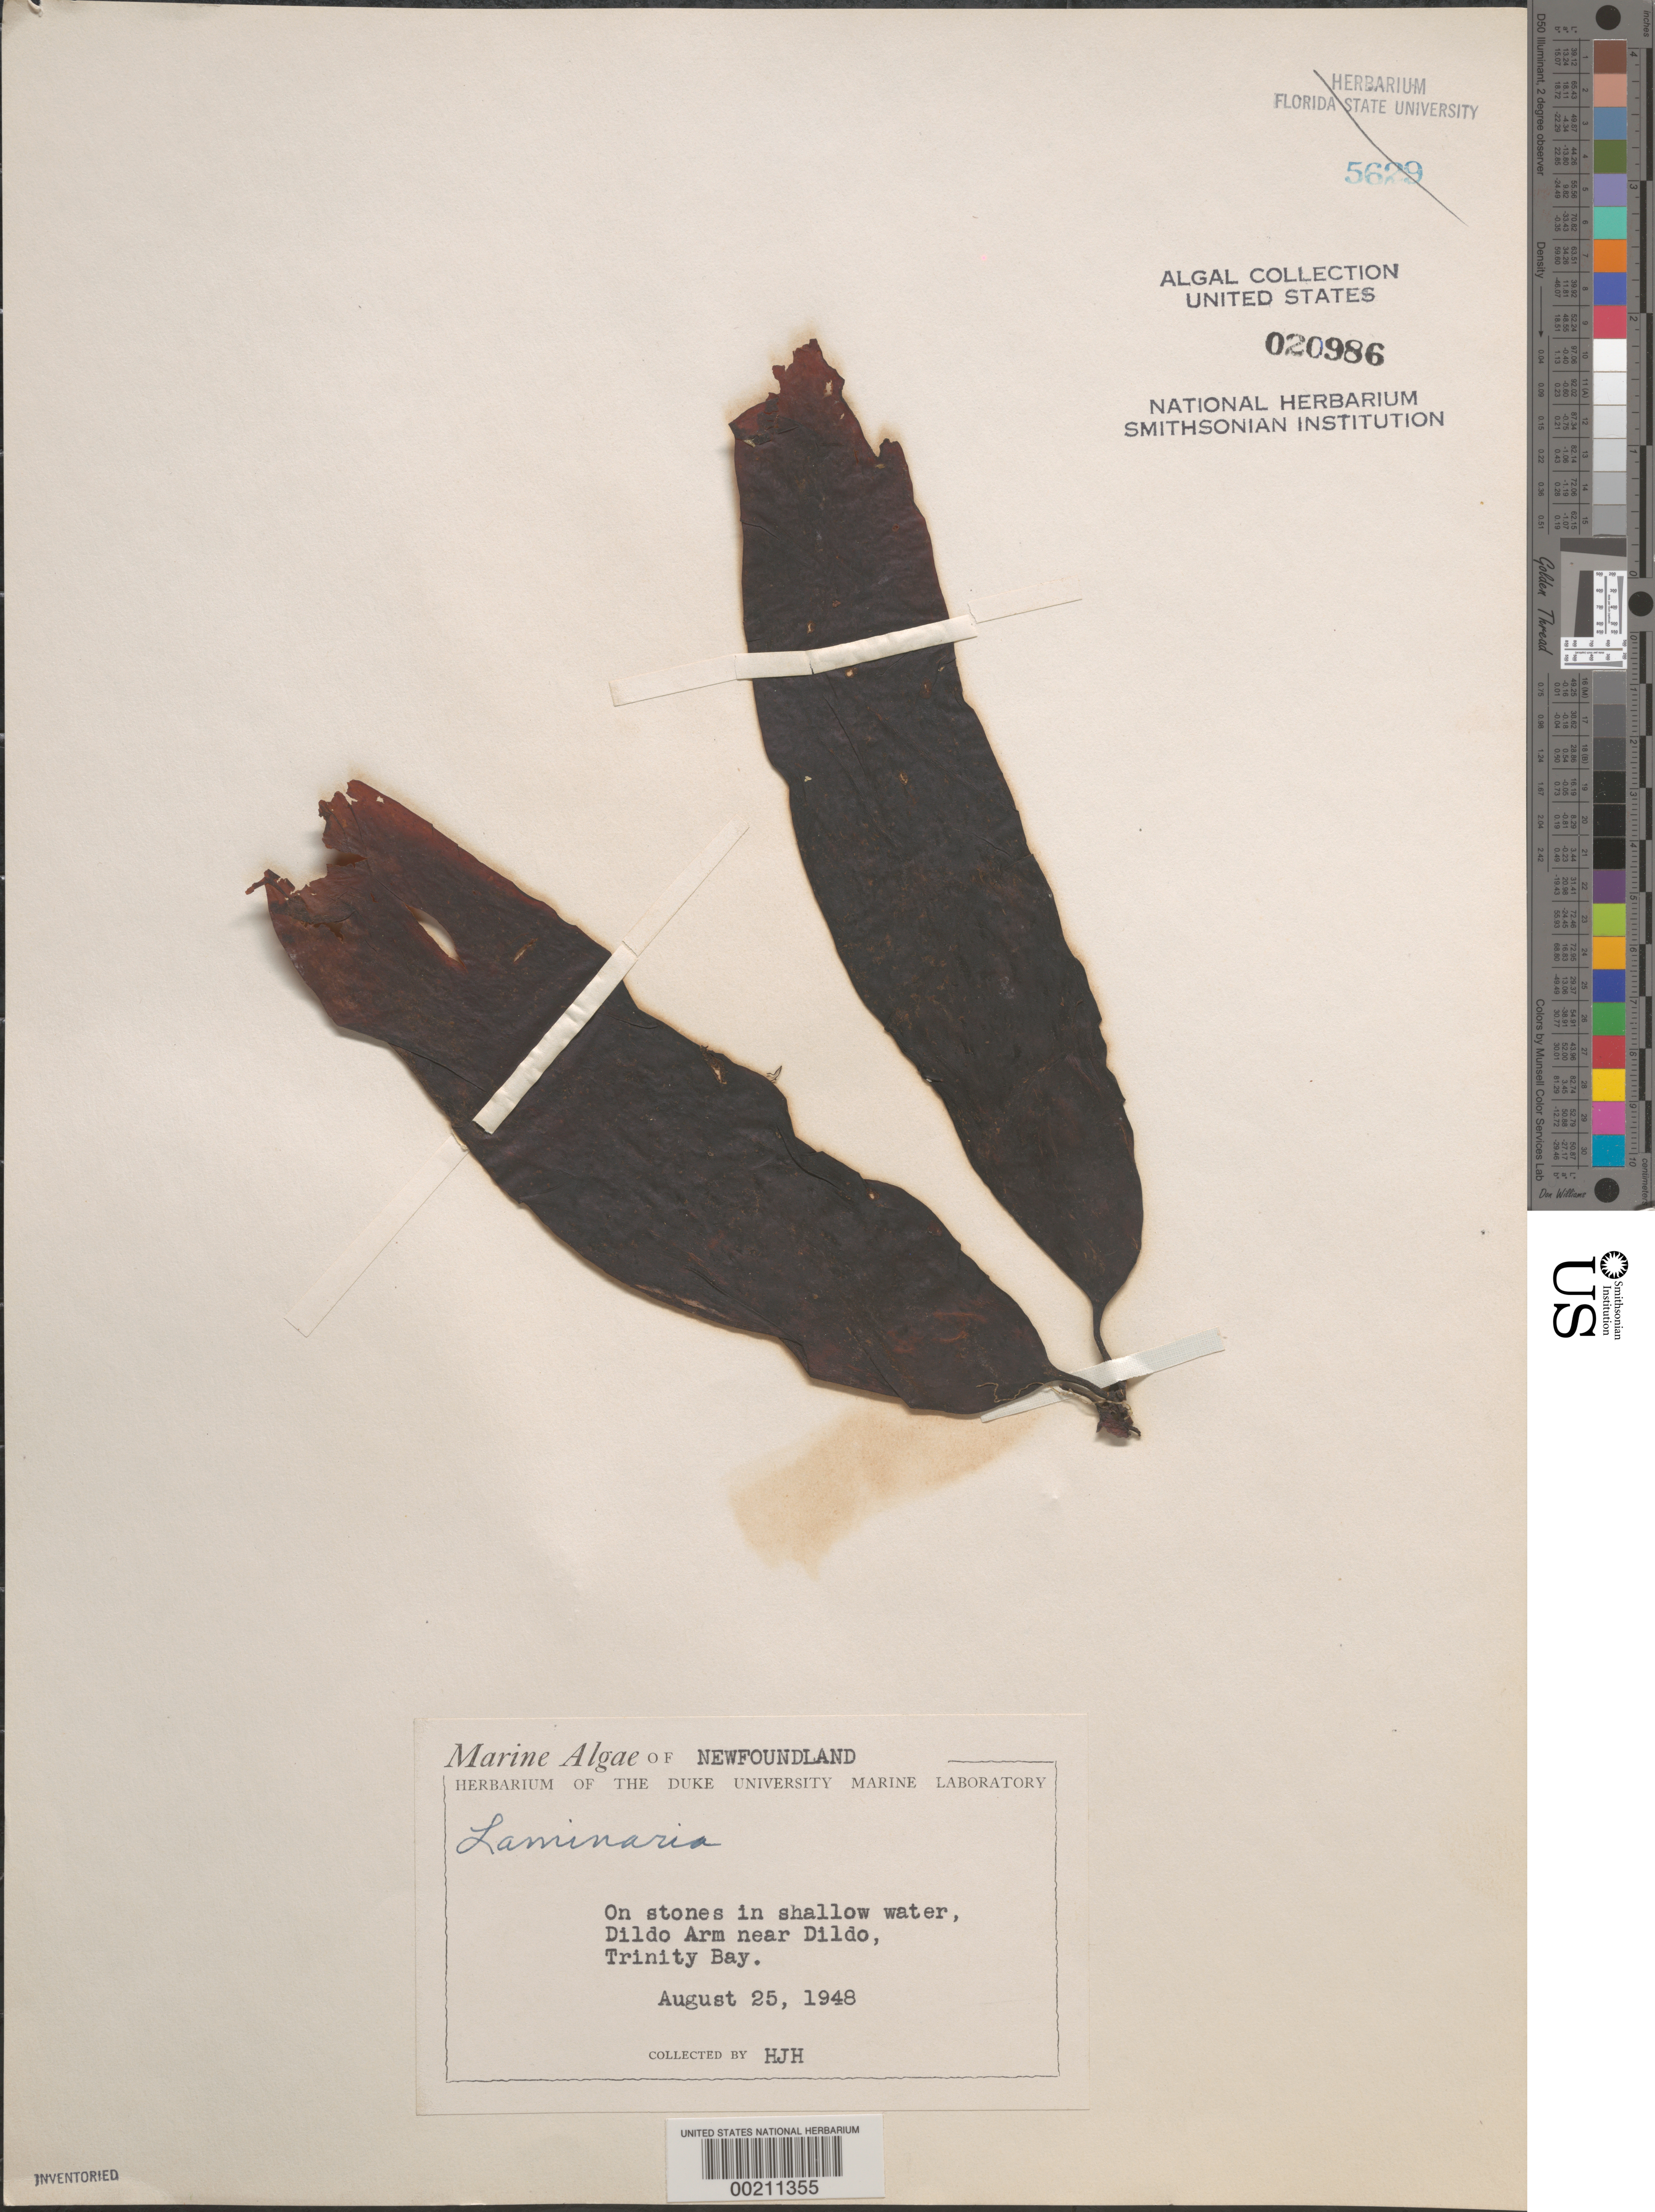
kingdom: Chromista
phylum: Ochrophyta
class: Phaeophyceae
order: Laminariales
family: Laminariaceae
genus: Laminaria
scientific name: Laminaria sp.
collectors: H. J. Humm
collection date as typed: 25 Aug 1948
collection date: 1948-08-25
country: Canada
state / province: Newfoundland and Labrador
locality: Dildo Arm near Dildo, Trinity Bay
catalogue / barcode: US 20986